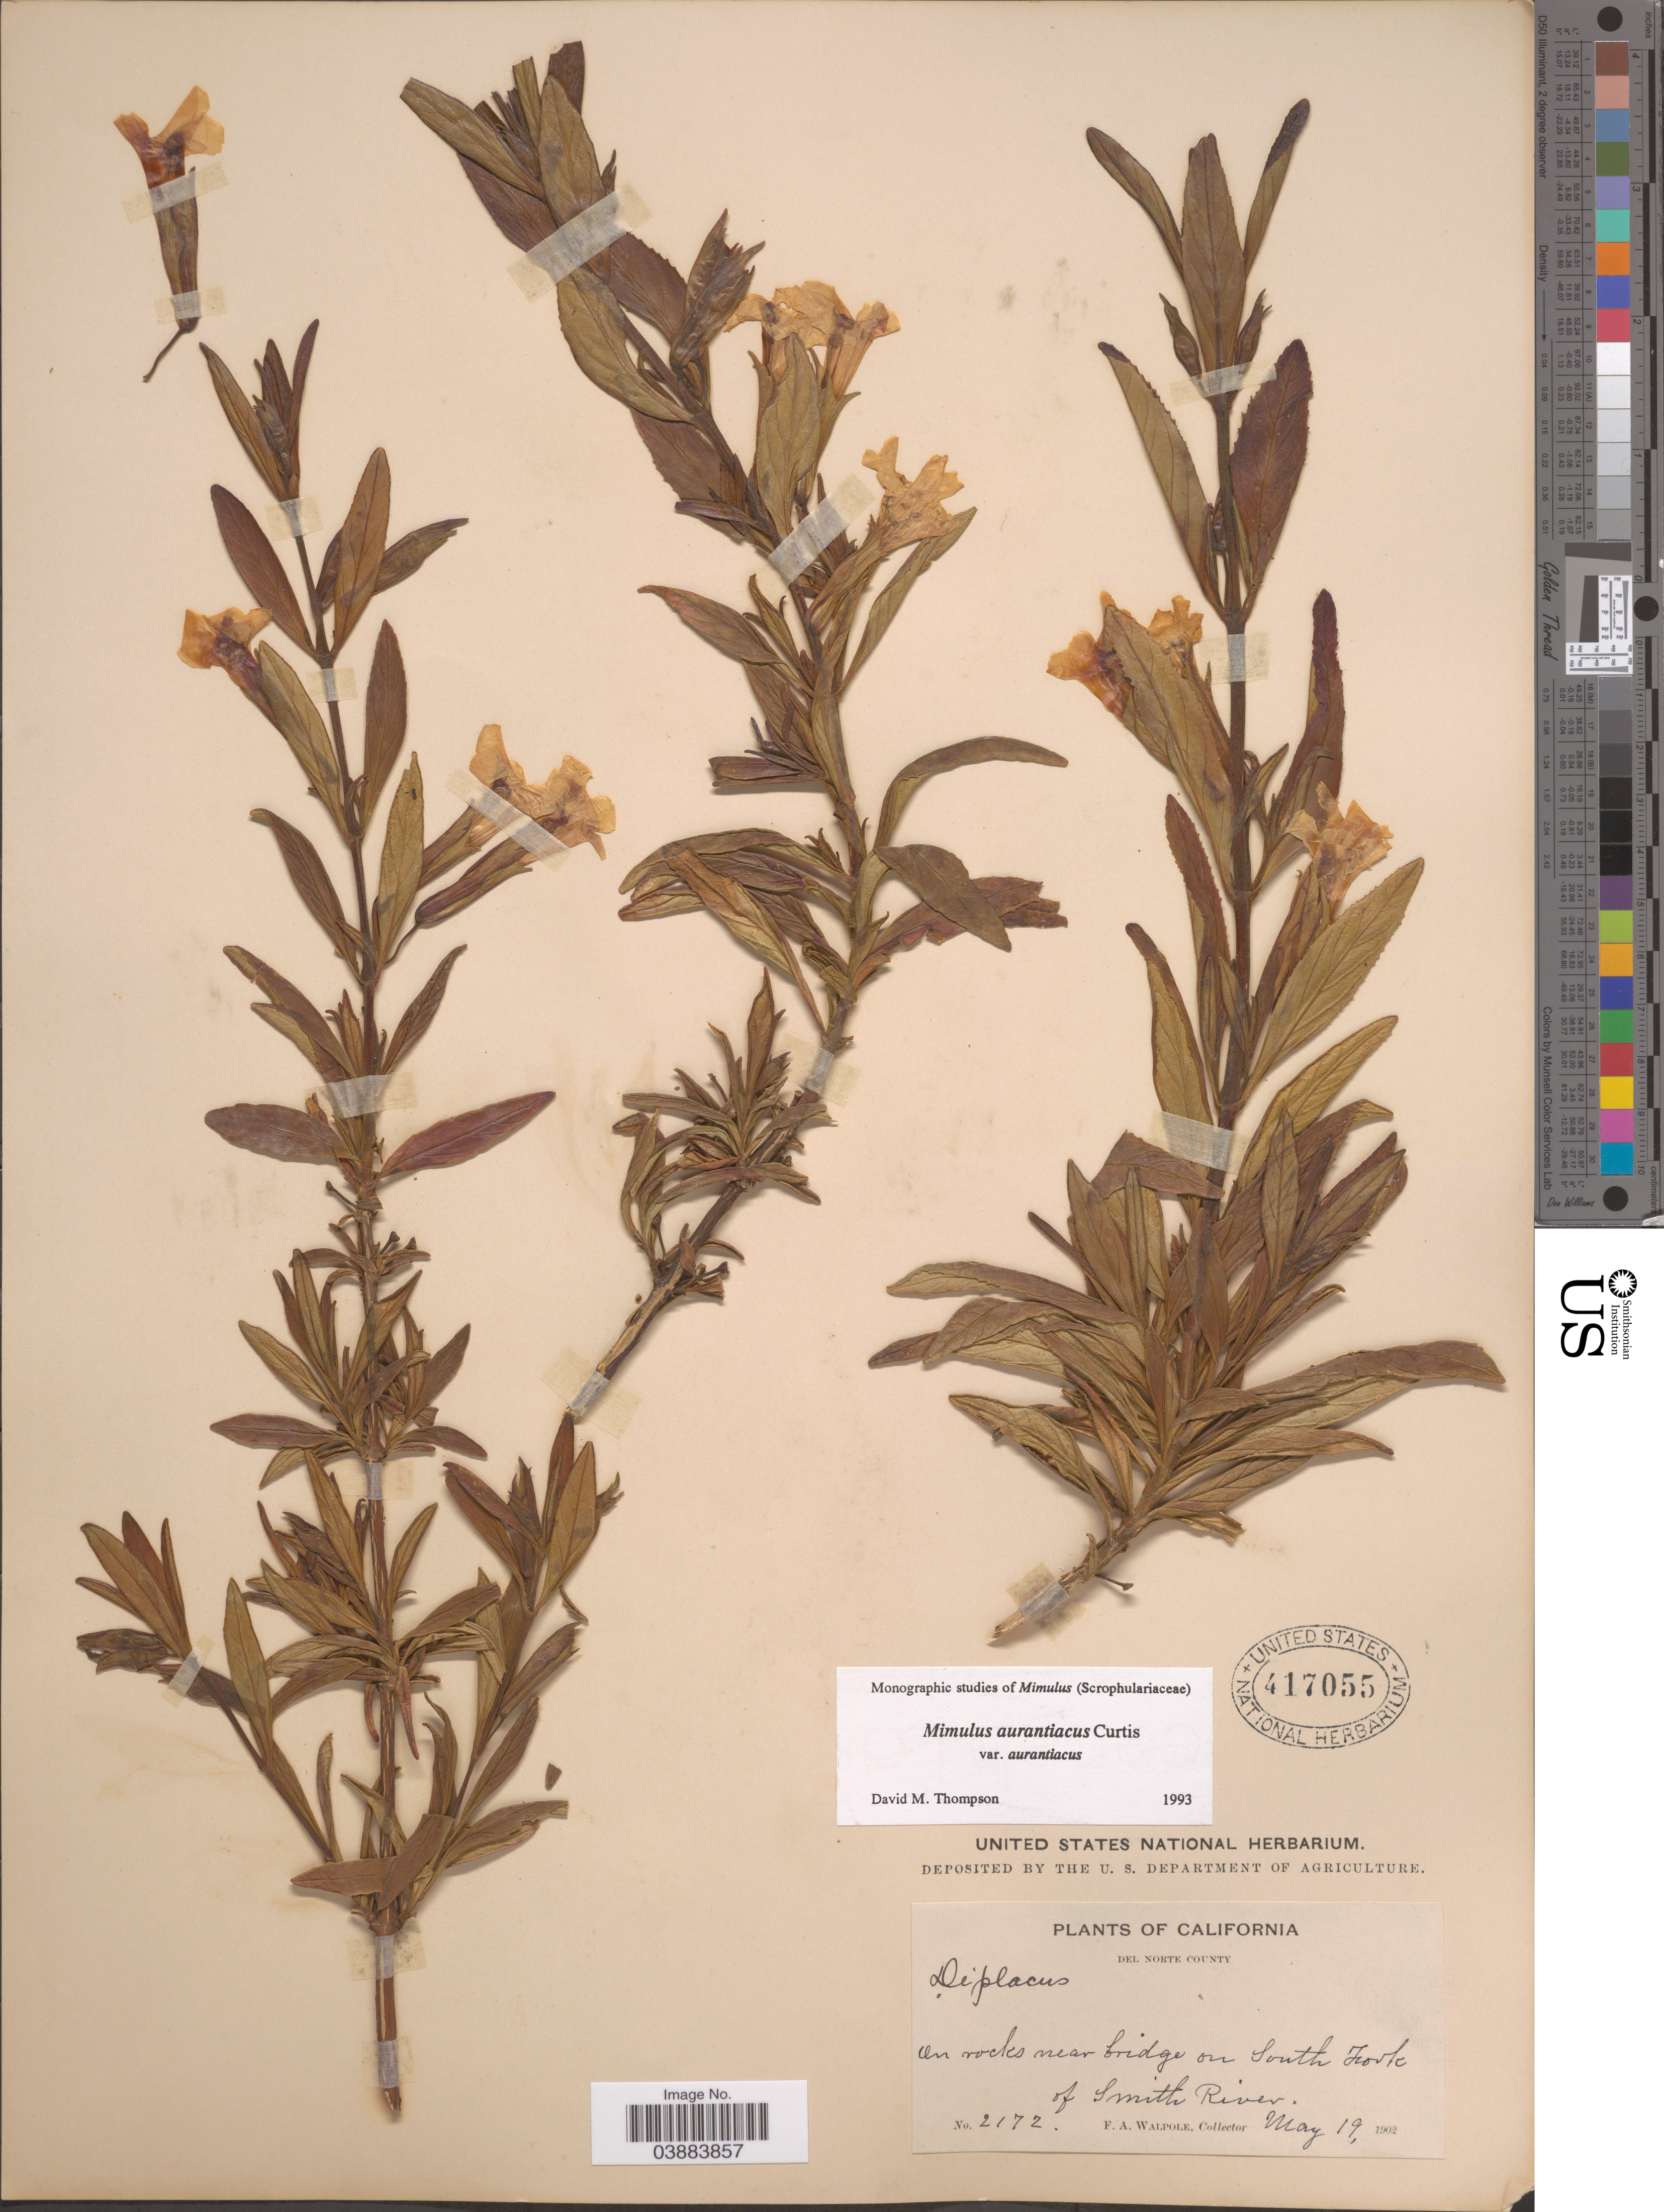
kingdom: Plantae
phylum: Tracheophyta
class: Magnoliopsida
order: Lamiales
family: Phrymaceae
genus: Diplacus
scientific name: Diplacus aurantiacus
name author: (Curtis) Jeps.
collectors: F. Walpole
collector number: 2172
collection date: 1902-05-19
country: United States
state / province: California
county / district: Del Norte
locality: Del Norte County. Near bridge on South Fork of Smith River.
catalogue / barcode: US 417055